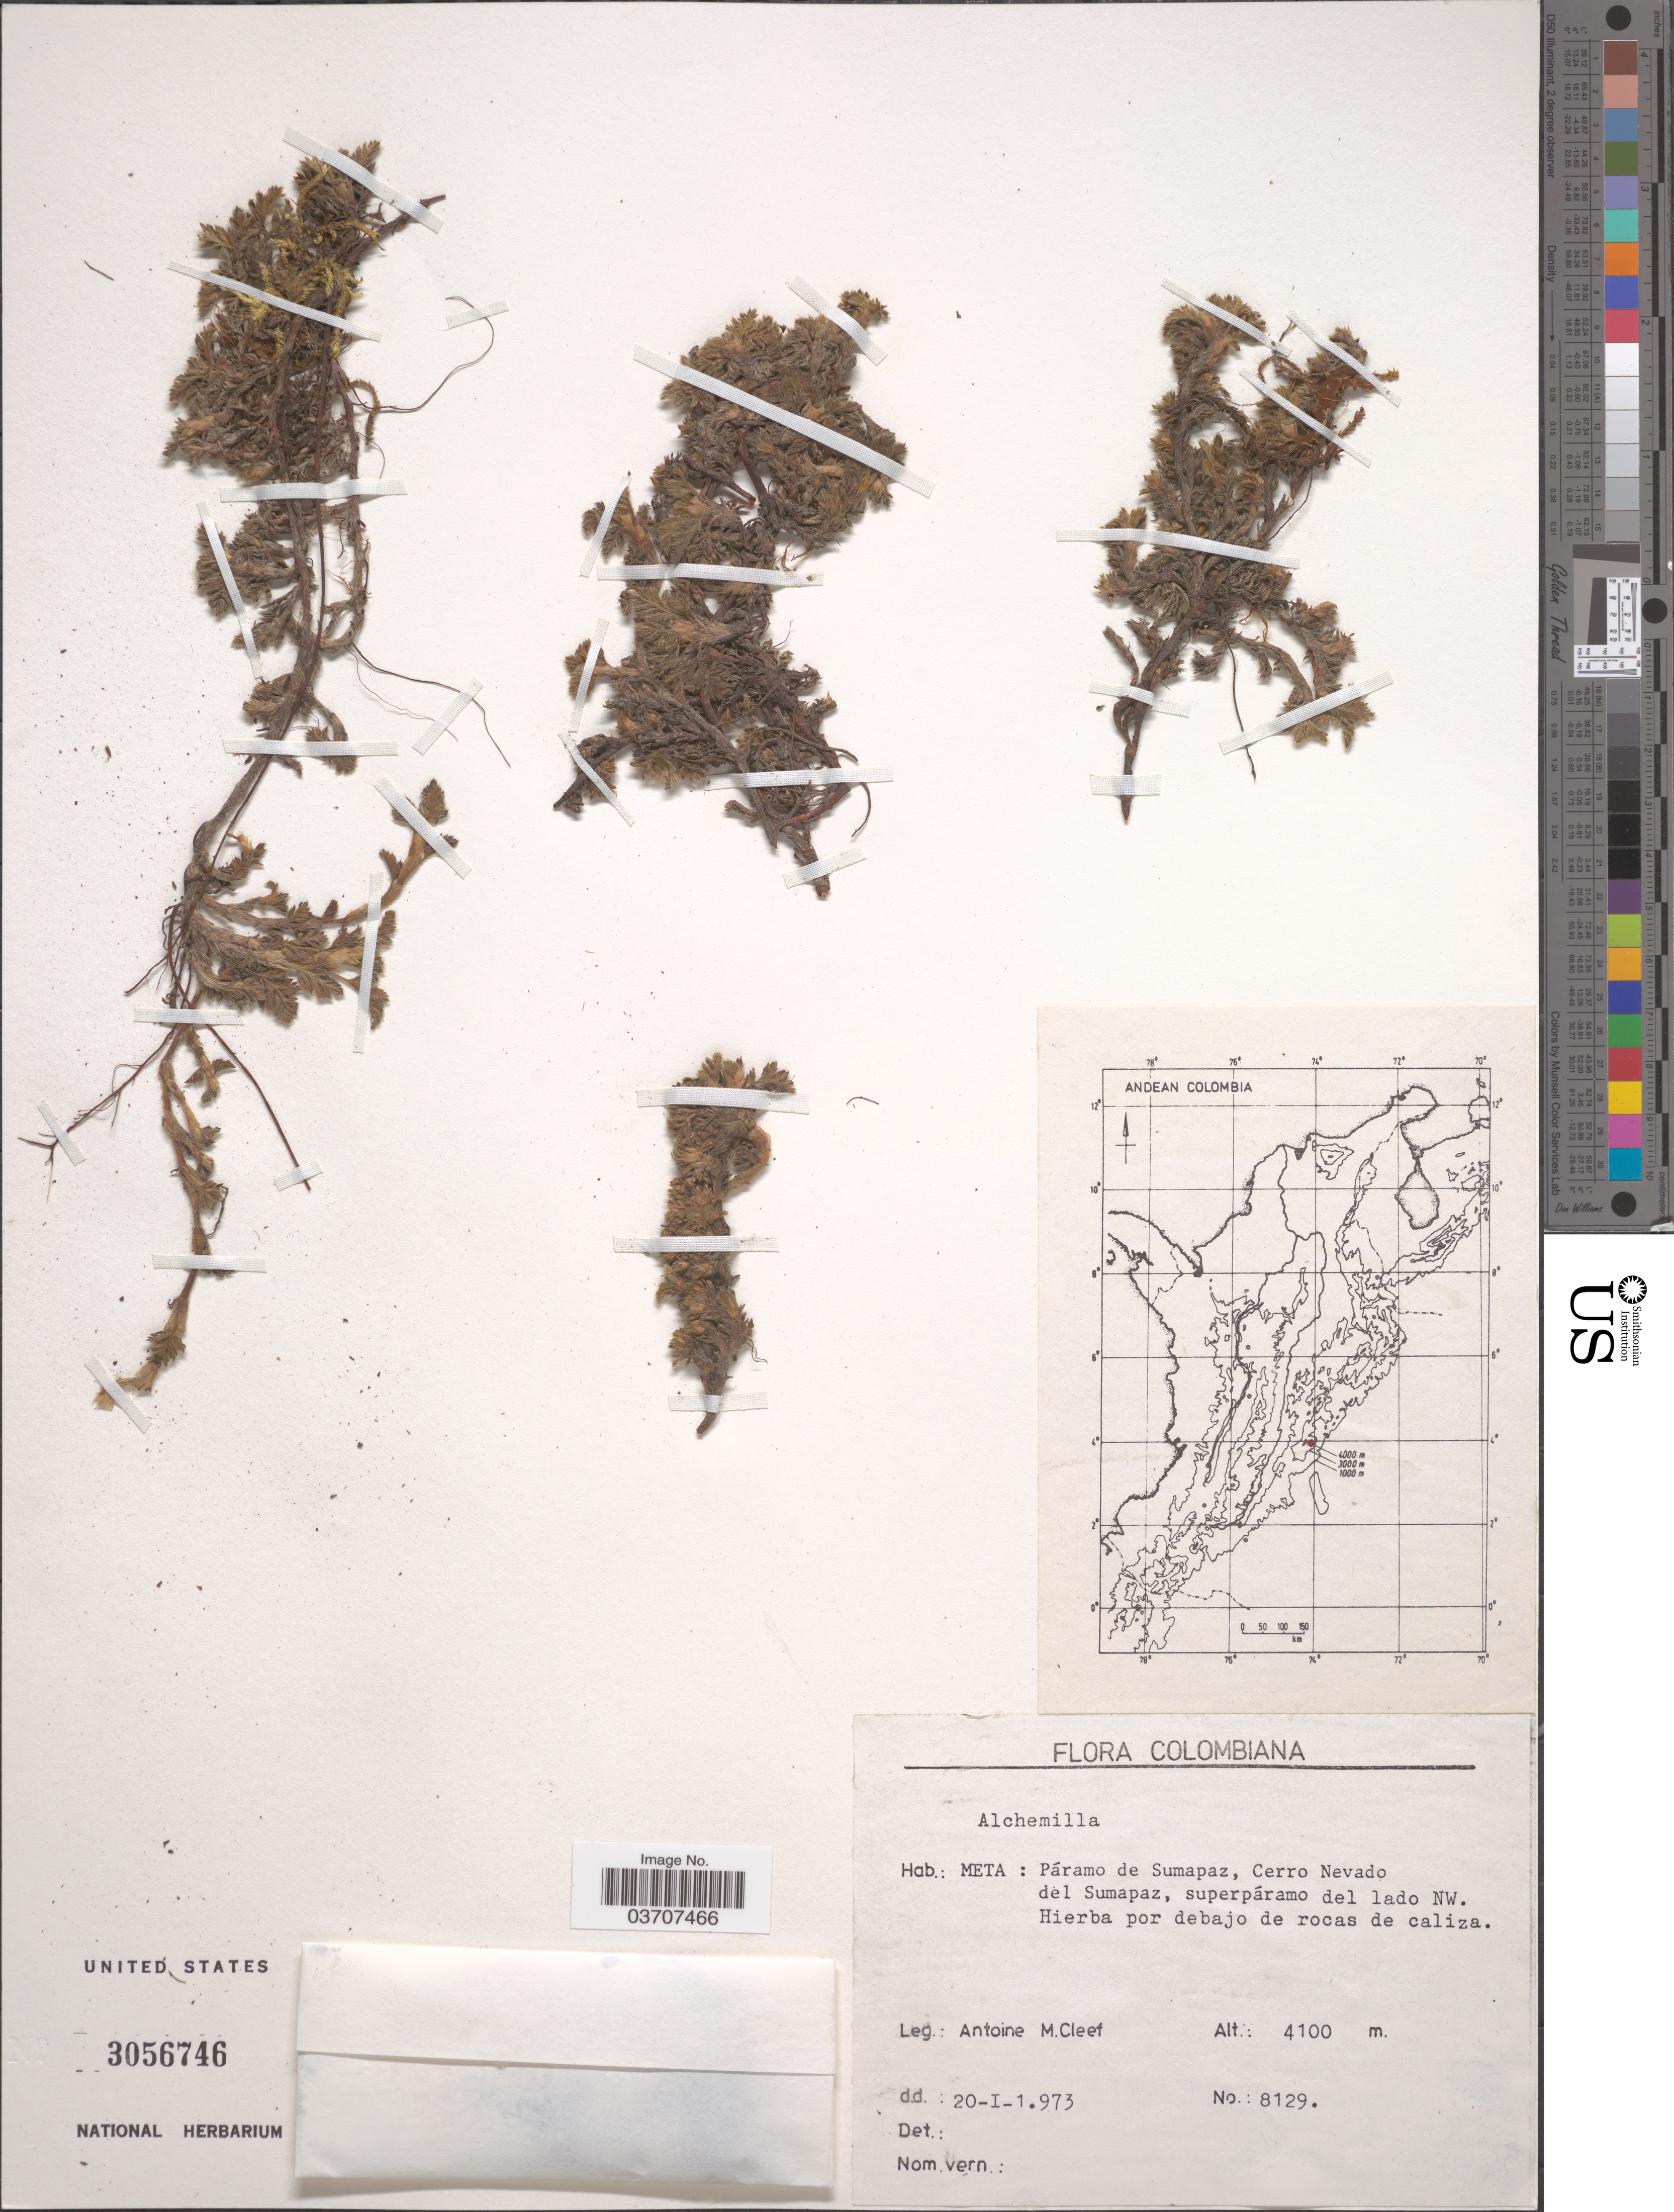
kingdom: Plantae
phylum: Tracheophyta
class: Magnoliopsida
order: Rosales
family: Rosaceae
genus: Lachemilla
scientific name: Lachemilla sp.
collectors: A. M. Cleef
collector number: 8129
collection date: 1973-01-20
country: Colombia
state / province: Meta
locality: Páramo de Sumapaz, Cerro Nevado del Sumapaz, superpáramo del lado NW.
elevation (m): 4100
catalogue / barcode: US 3056746